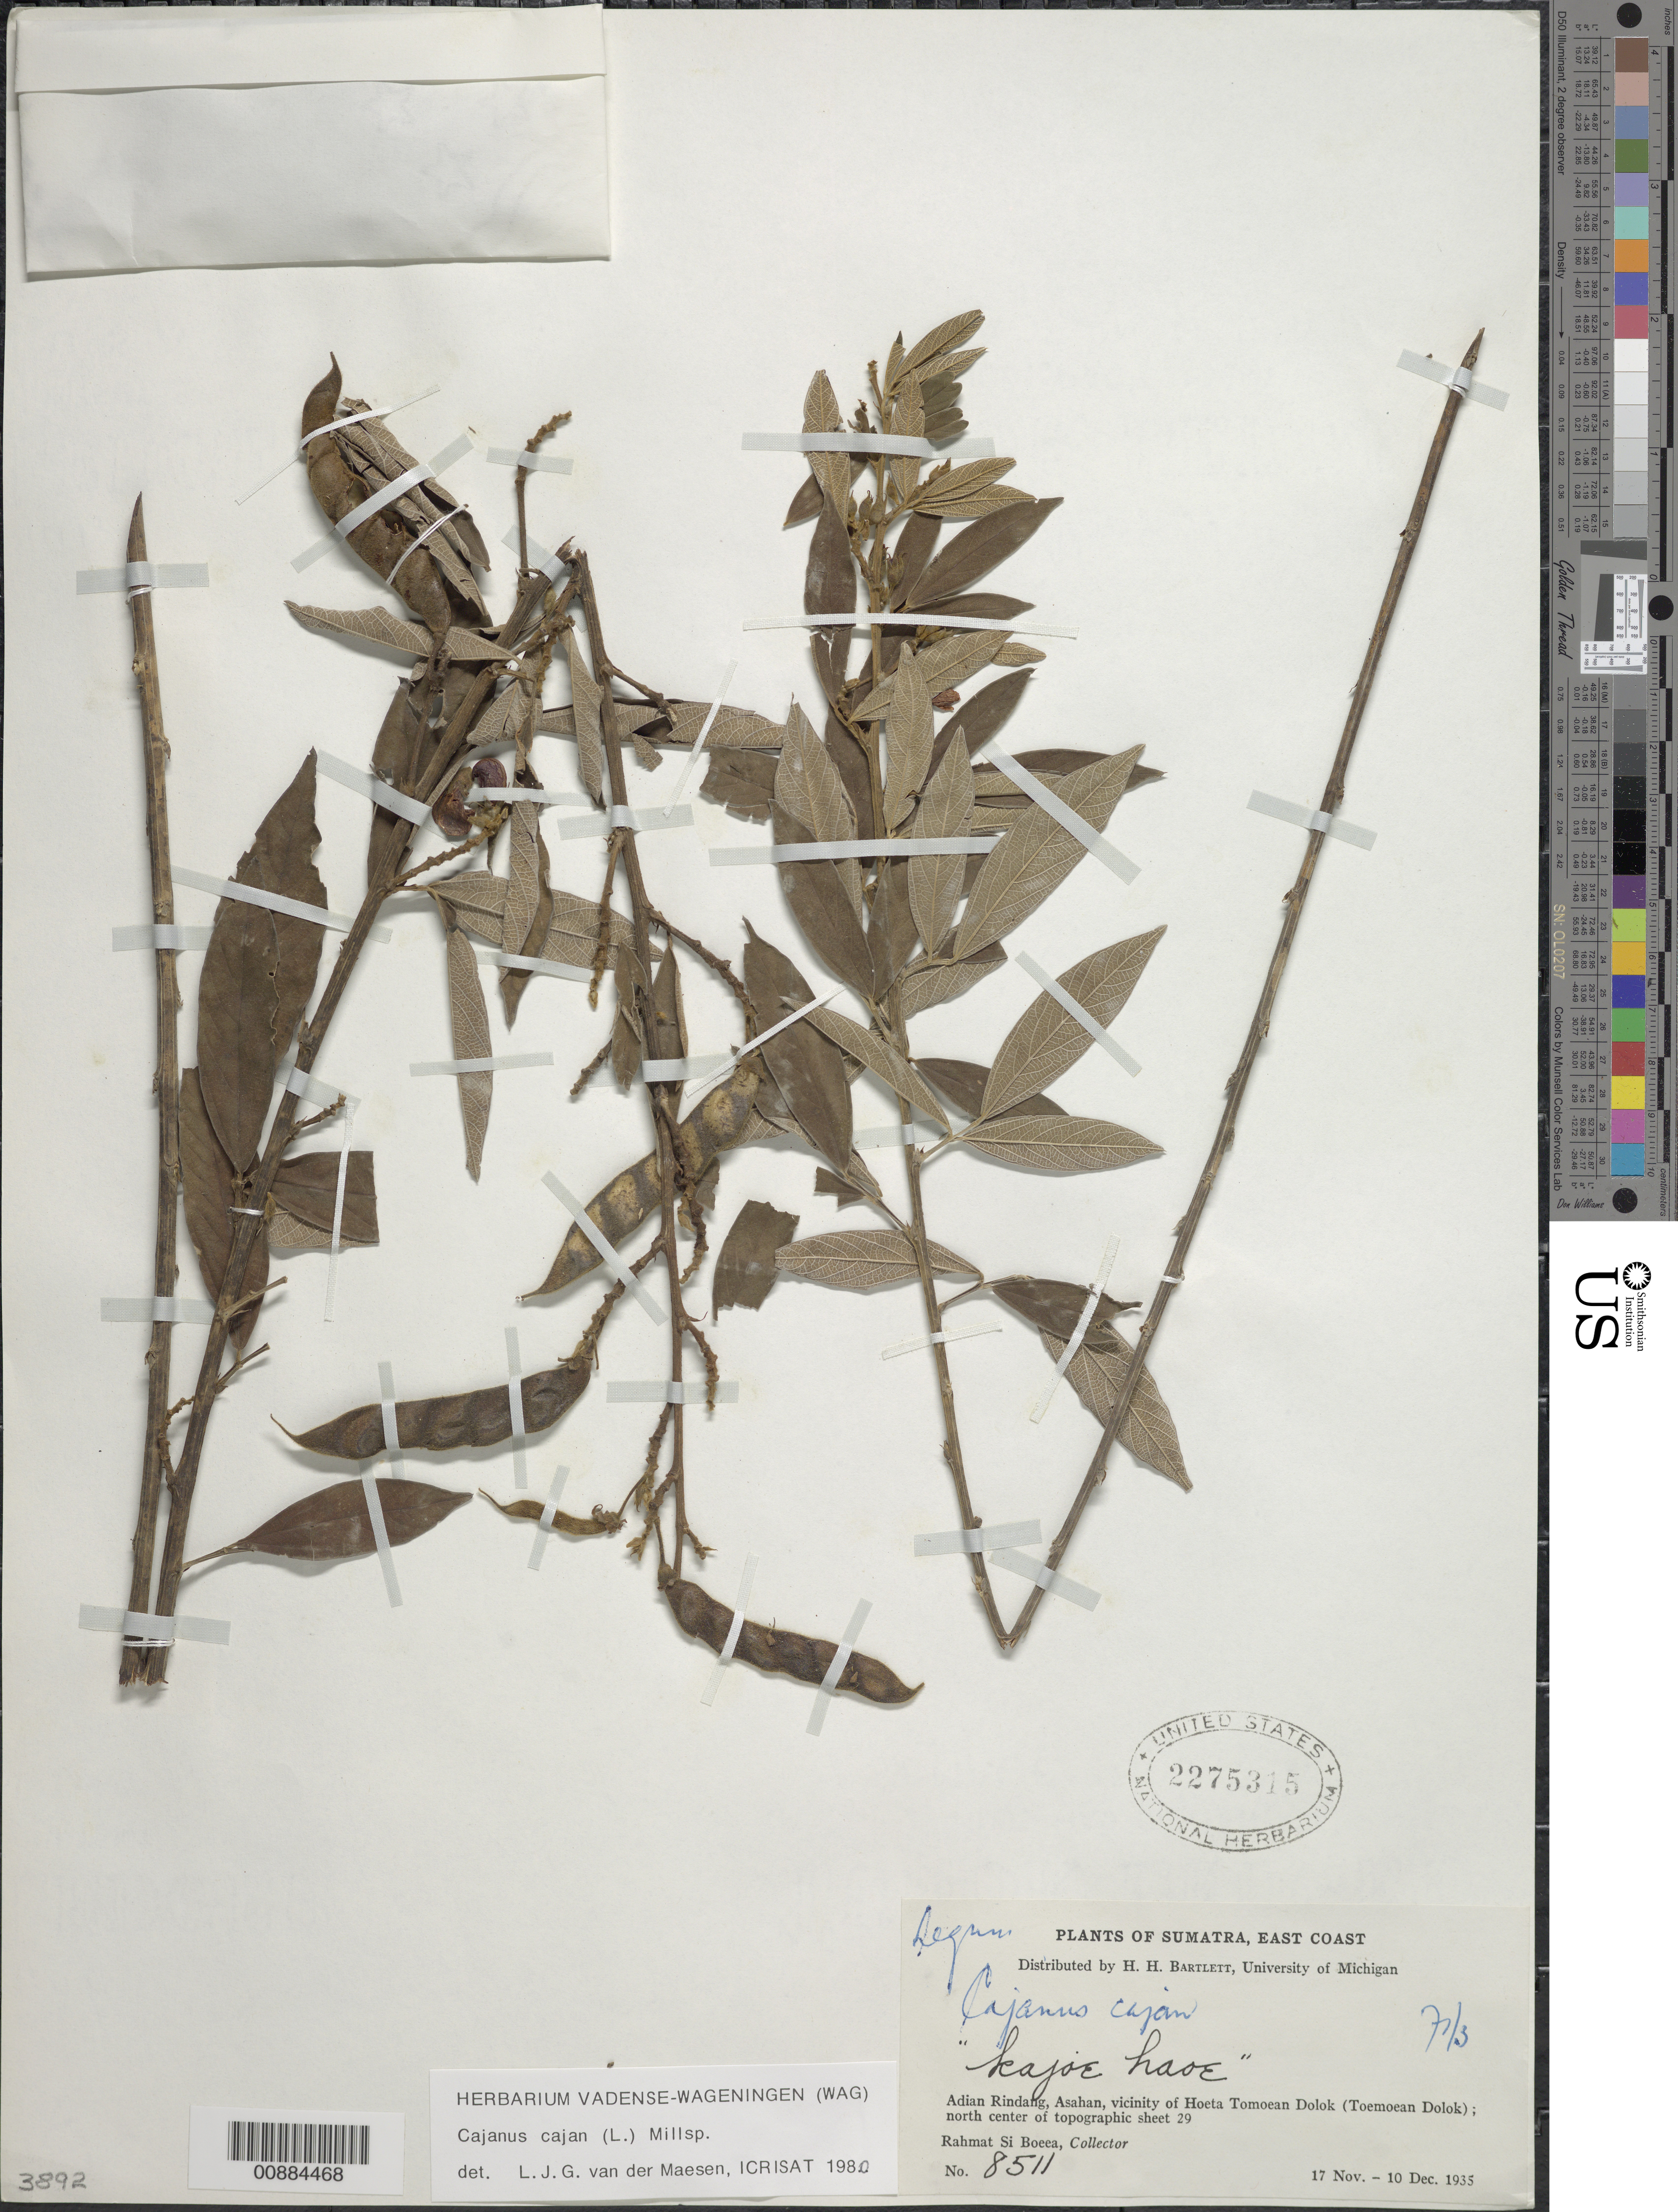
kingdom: Plantae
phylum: Tracheophyta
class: Magnoliopsida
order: Fabales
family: Fabaceae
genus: Cajanus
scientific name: Cajanus cajan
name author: (L.) Huth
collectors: Rahmat Si Boeea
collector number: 8511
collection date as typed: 17 Nov 1935 to 10 Dec 1935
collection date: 1935-11-17/1935-12-10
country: Indonesia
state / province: Sumatra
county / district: Aceh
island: Sumatra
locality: Adian Rindang, Asahan, vicinity of Hoeta Tomoean Dolok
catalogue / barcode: US 2275315